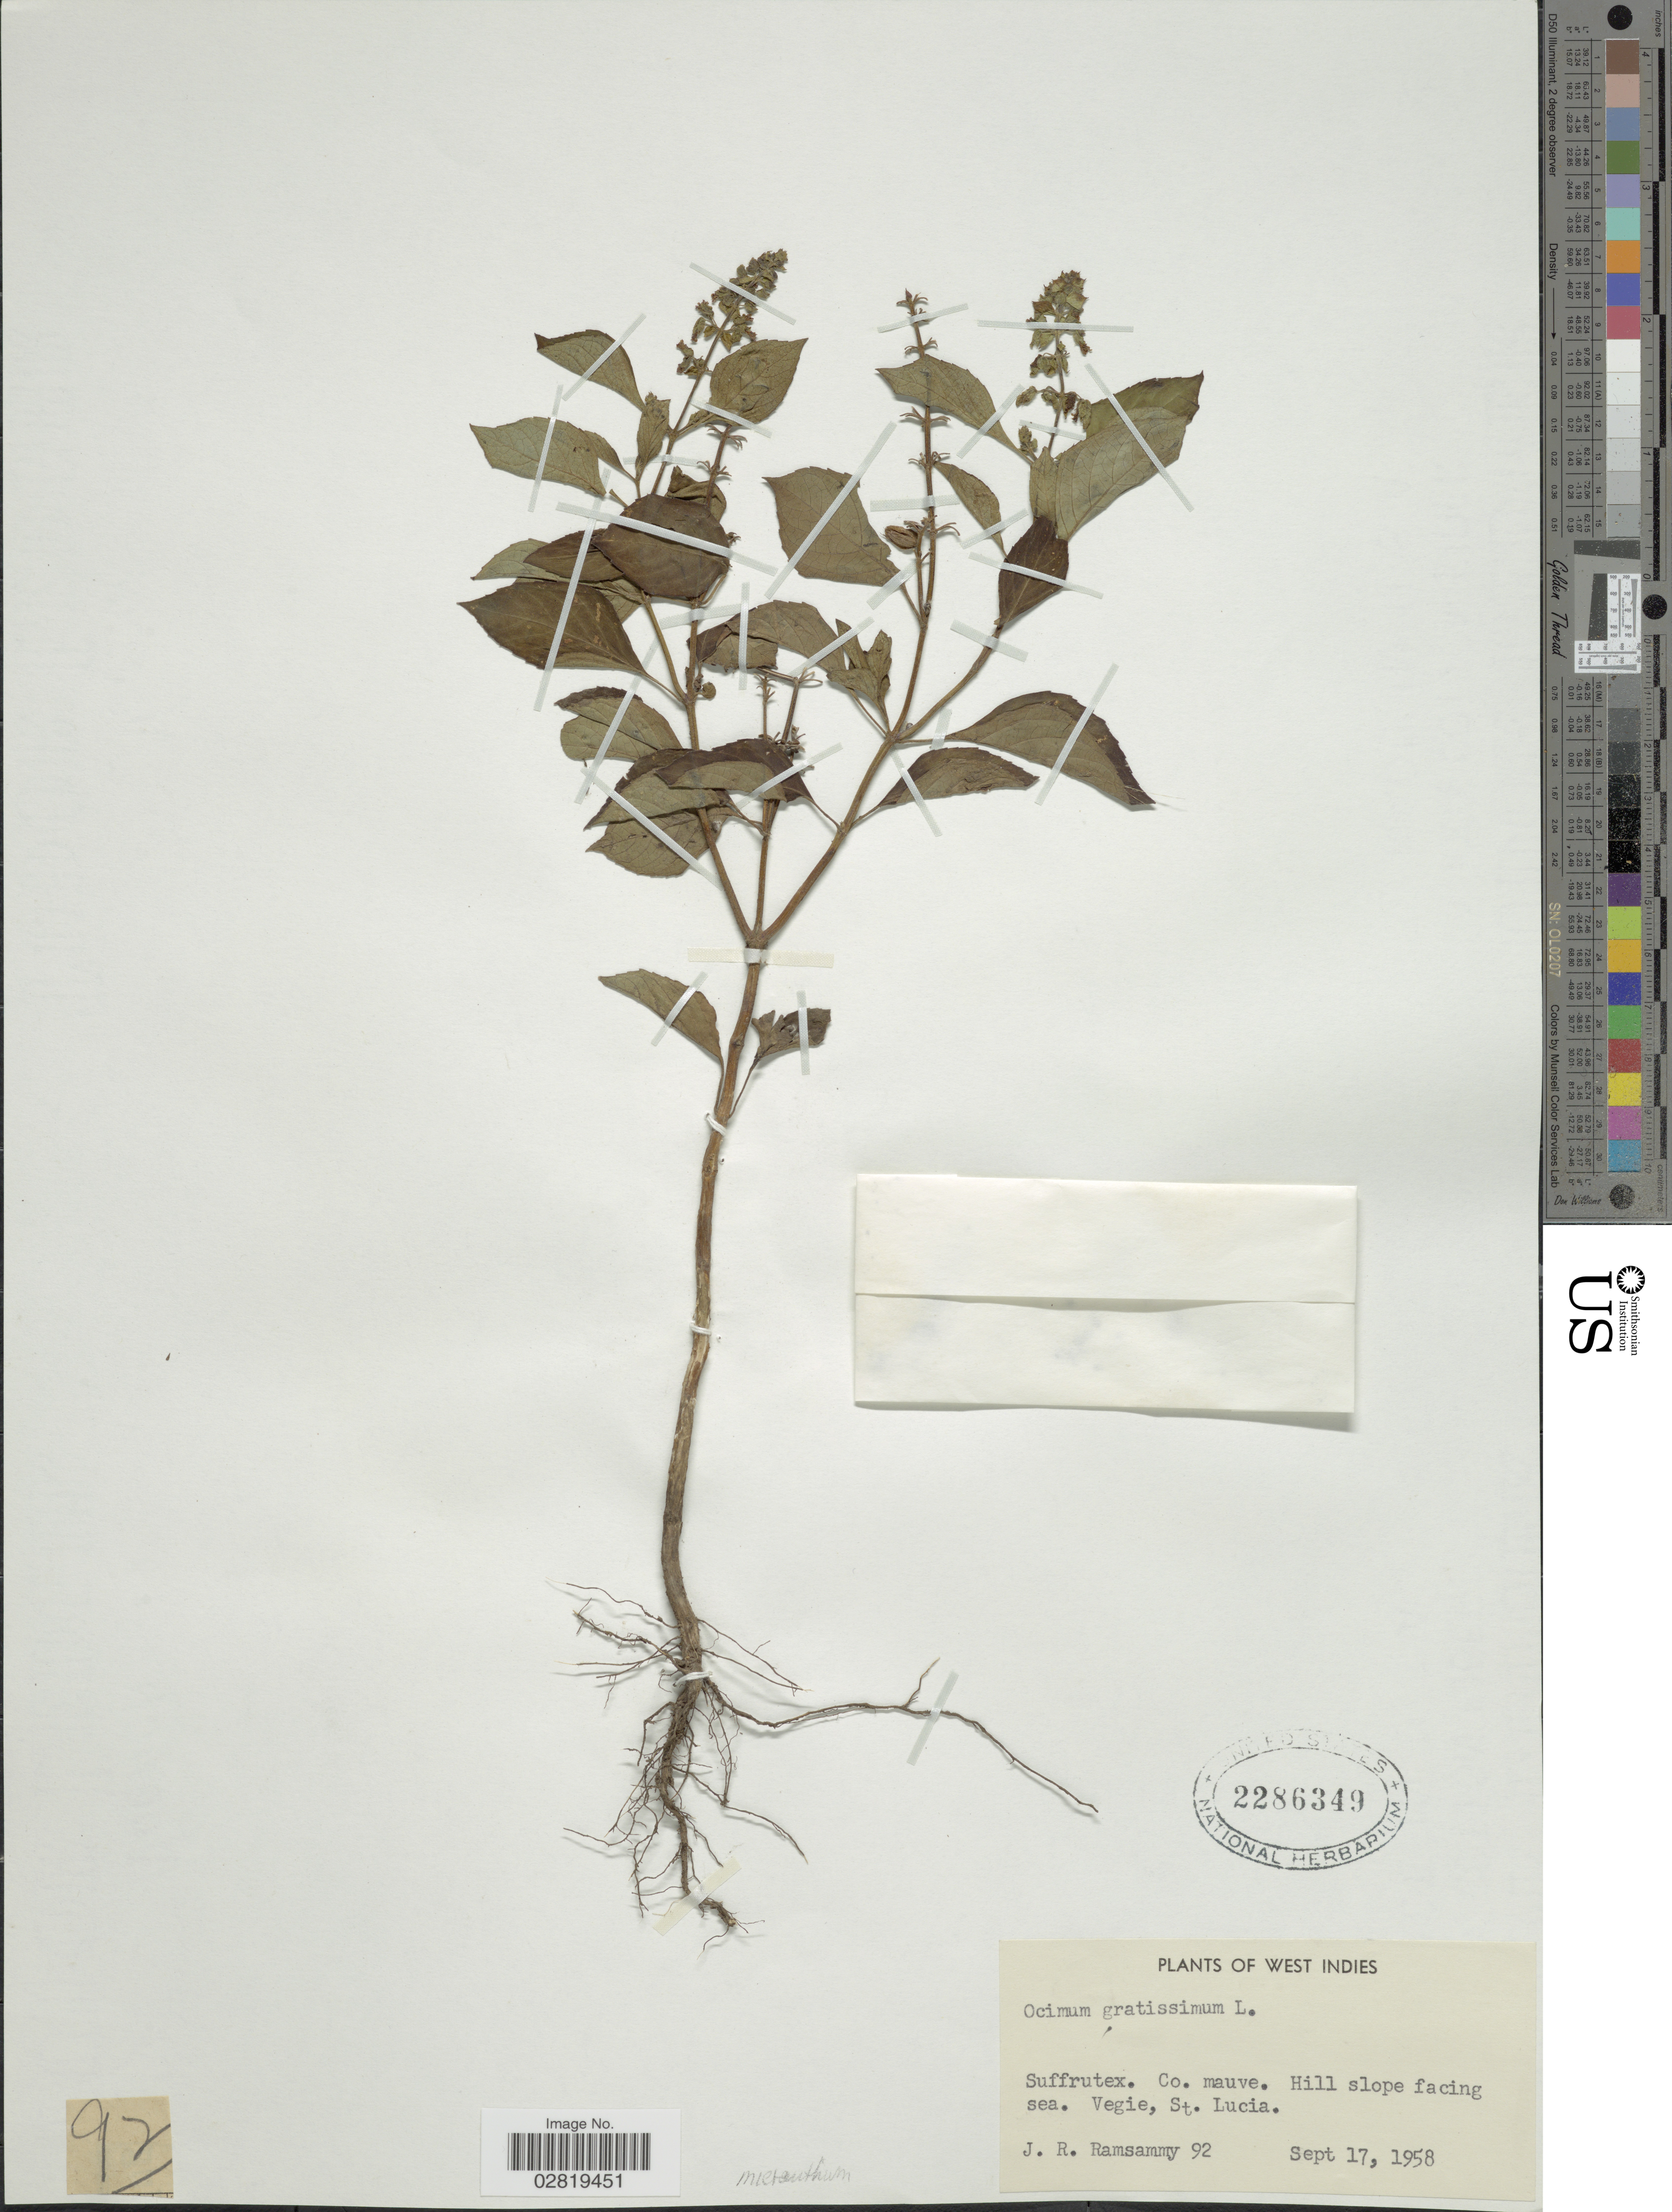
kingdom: Plantae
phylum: Tracheophyta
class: Magnoliopsida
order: Lamiales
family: Lamiaceae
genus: Ocimum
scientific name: Ocimum campechianum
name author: Mill.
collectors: J. Ramsammy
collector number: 92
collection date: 1958-09-17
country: St. Lucia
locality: Suffrutex, Co. mauve, Hill slope facing sea, Vegie, St. Lucia.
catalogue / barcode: US 2286349